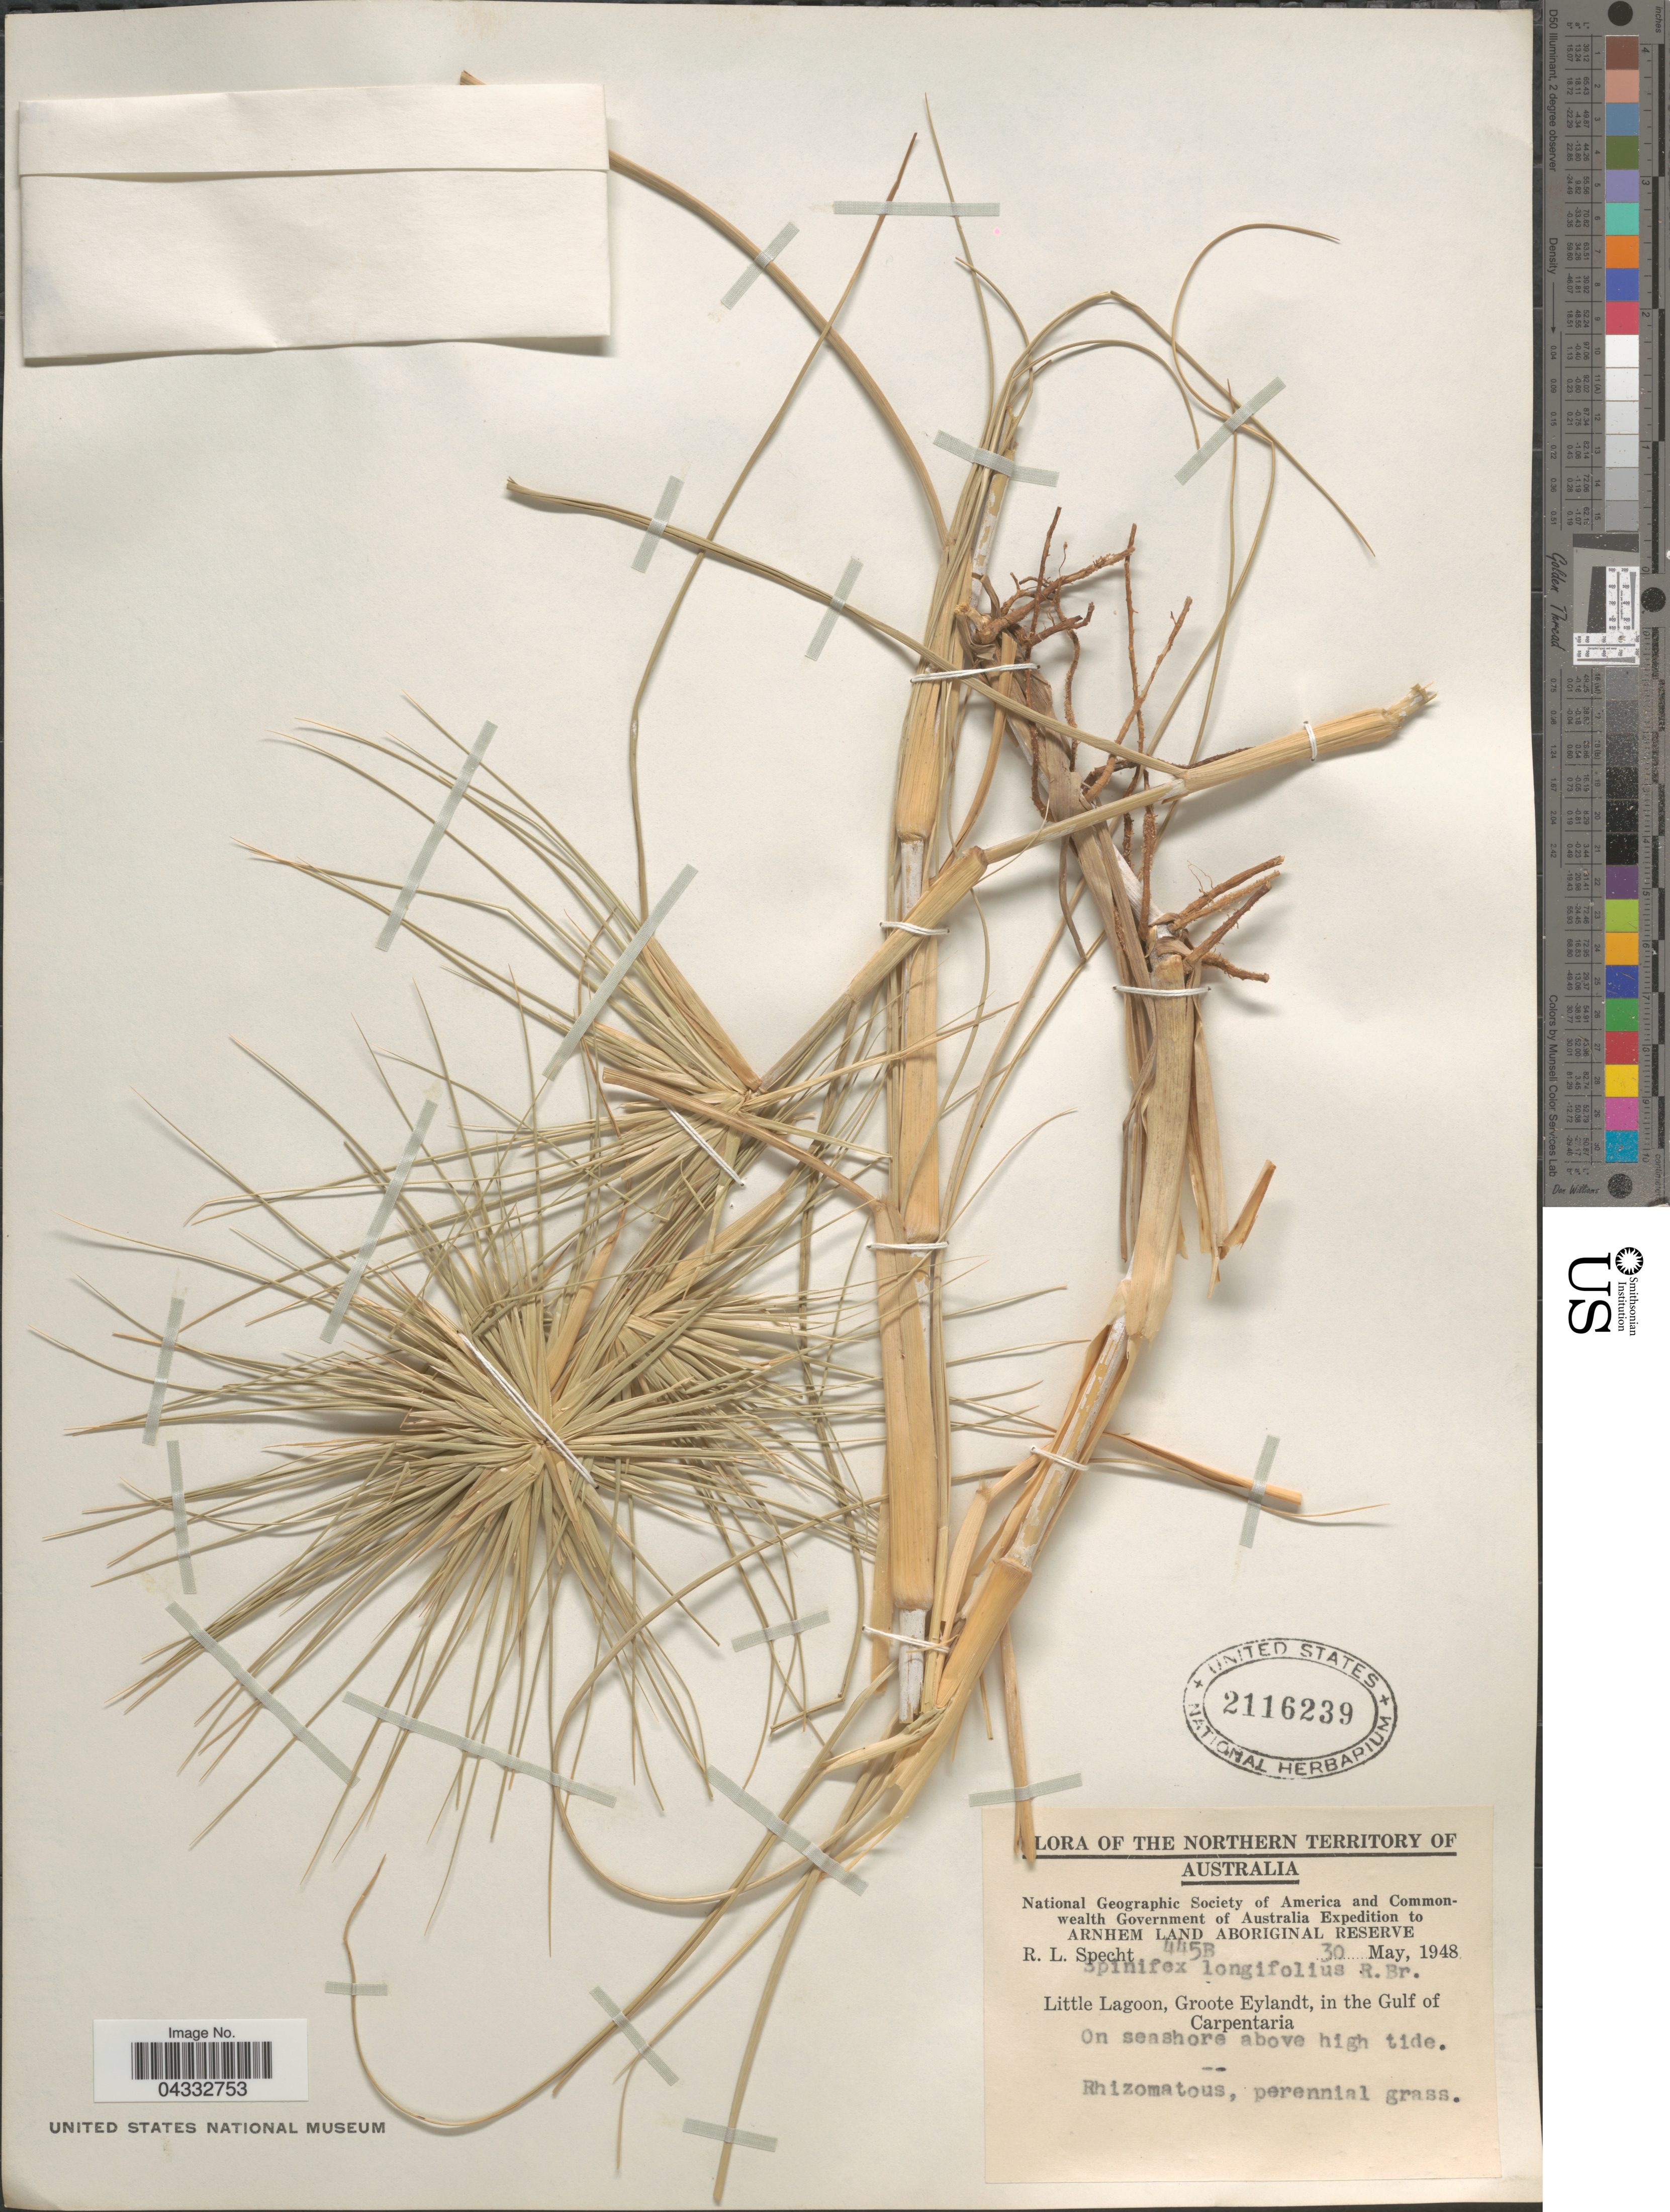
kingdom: Plantae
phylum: Tracheophyta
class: Liliopsida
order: Poales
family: Poaceae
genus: Spinifex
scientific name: Spinifex longifolius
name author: R. Br.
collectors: R. L. Specht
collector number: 445B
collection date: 1948-05-30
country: Australia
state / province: Northern Territory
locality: National Geographic Society of America and Commonwealth Government of Australia Expedition to Arnhem Land Aboriginal Reserve. Little Lagoon, Groote Eylandt, in the Gulf of Carpentaria. On seashore above high tide.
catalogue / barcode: US 2116239